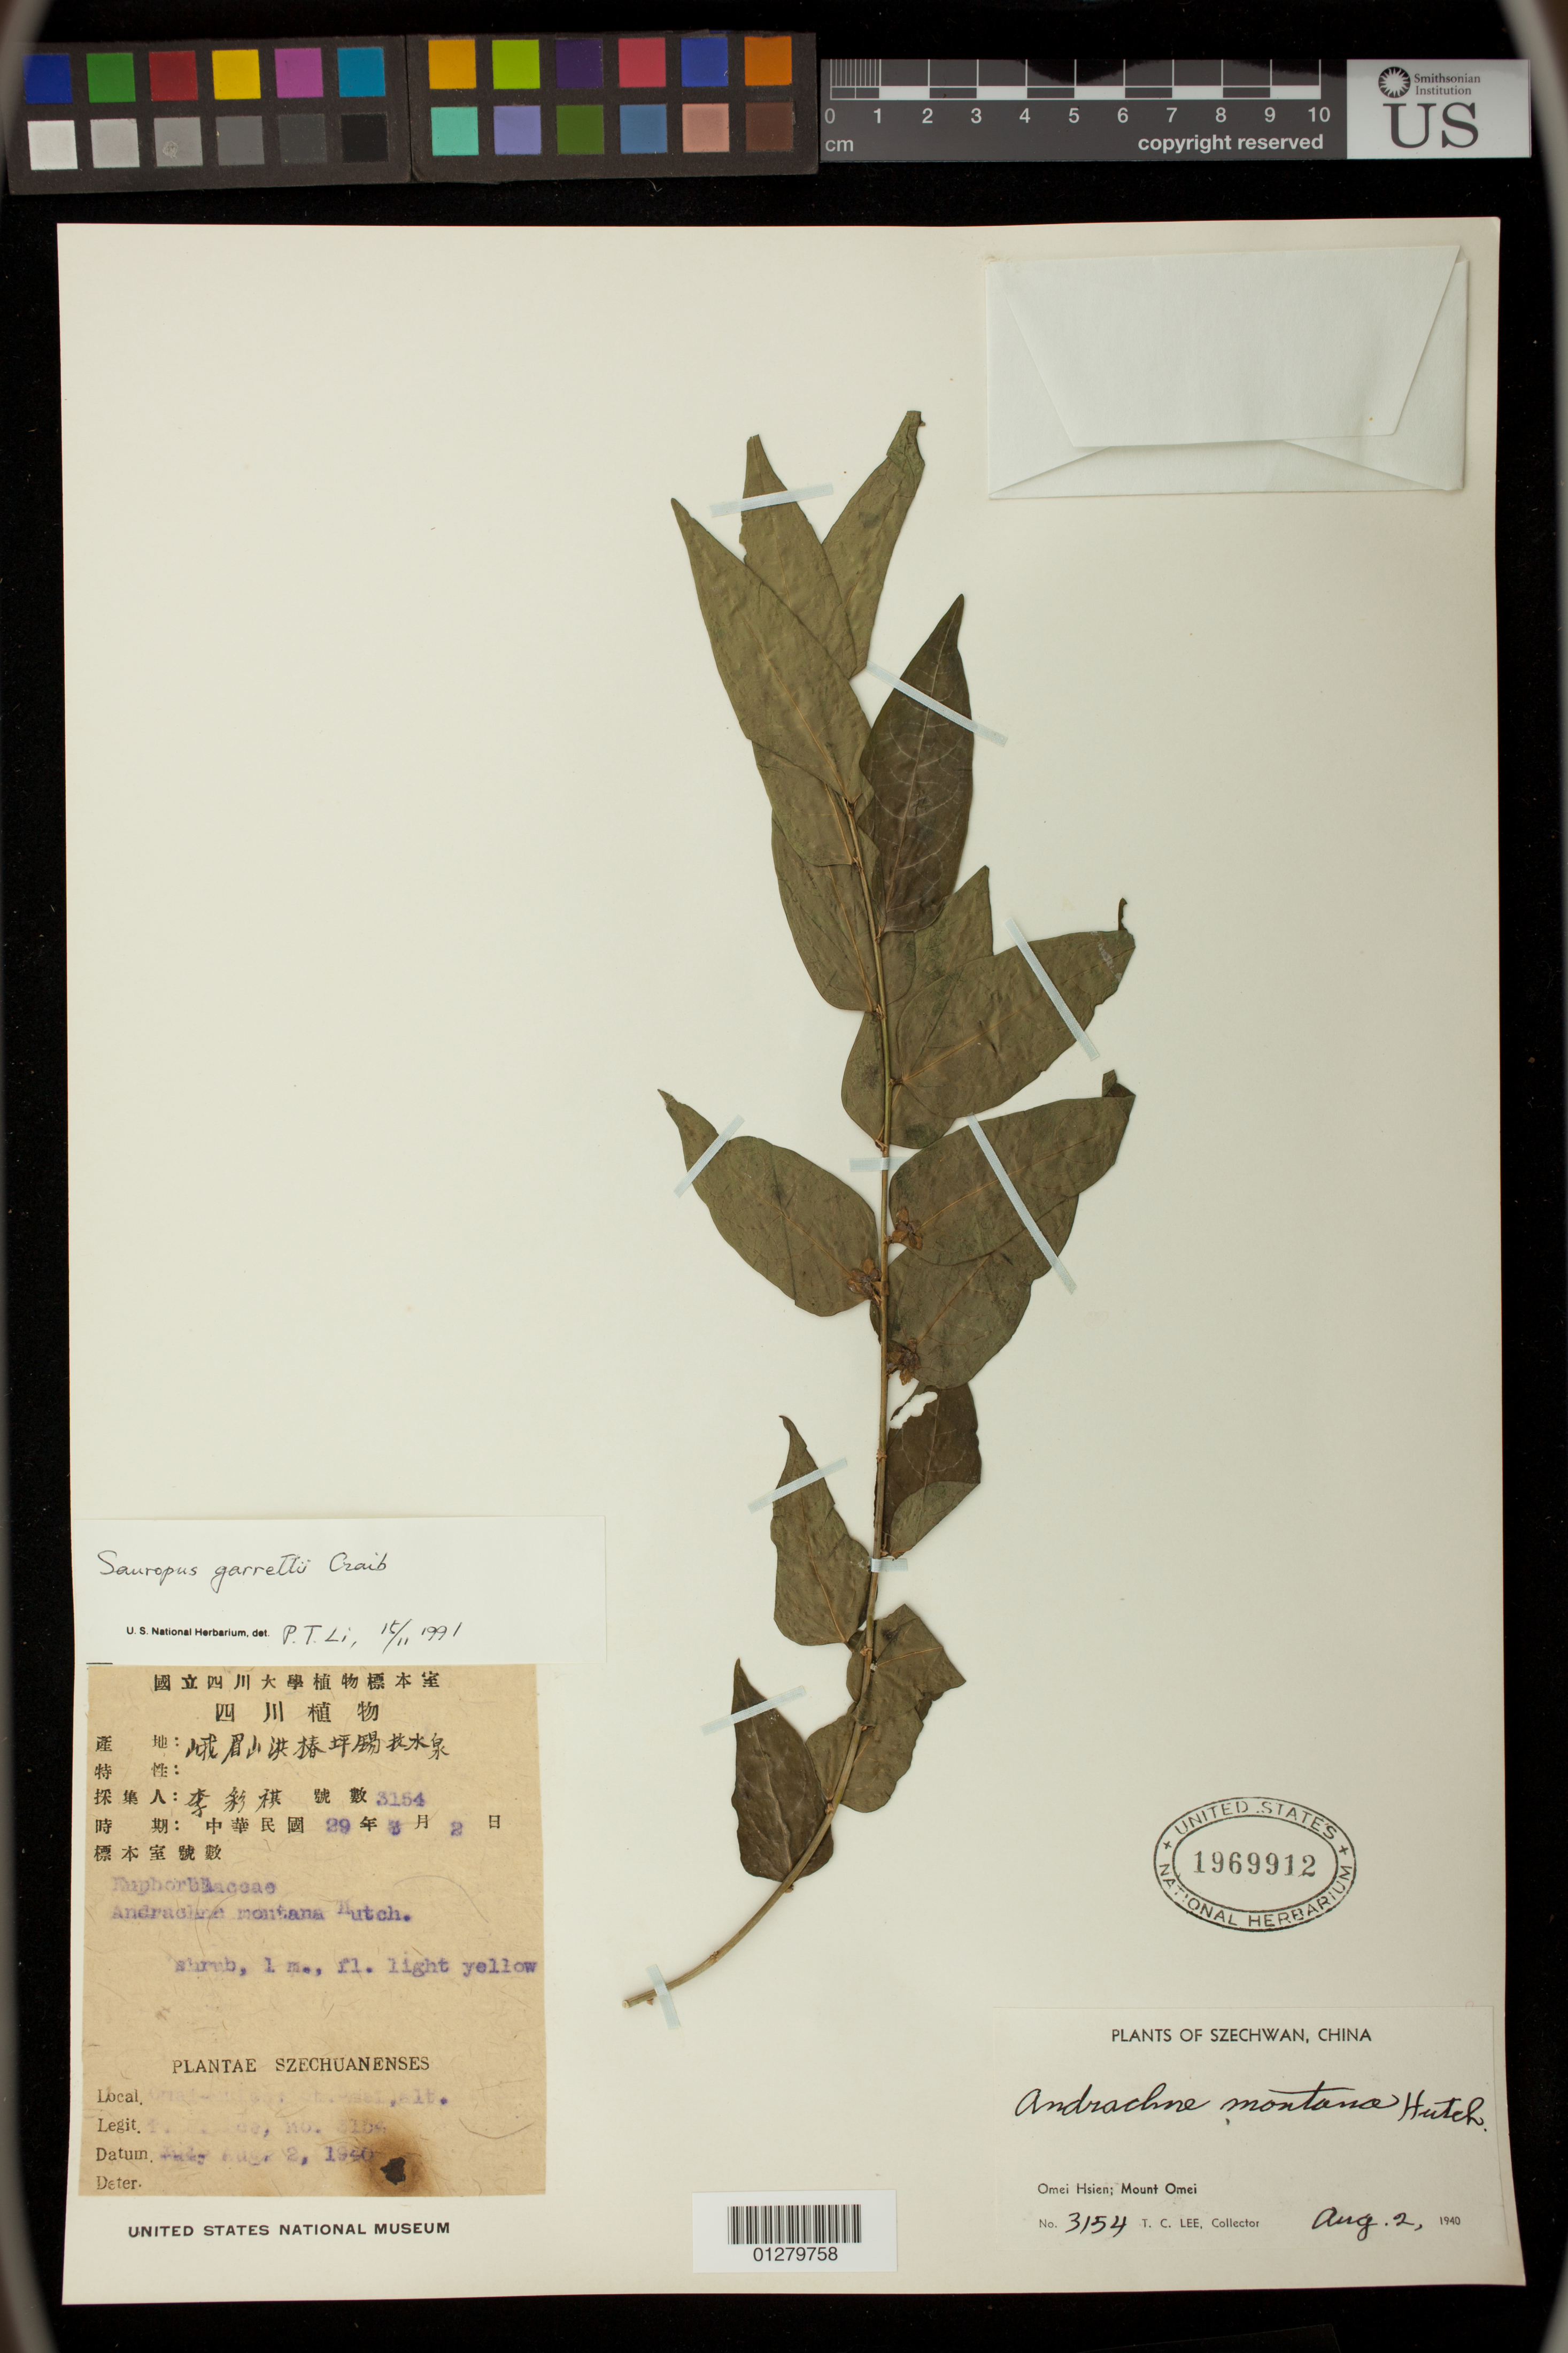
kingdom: Plantae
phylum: Tracheophyta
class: Magnoliopsida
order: Malpighiales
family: Phyllanthaceae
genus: Sauropus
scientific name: Sauropus garrettii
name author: Craib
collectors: T. Lee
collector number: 3154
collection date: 1940-08-02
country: China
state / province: Sichuan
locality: Omei Hsien; Mount Omei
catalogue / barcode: US 1969912